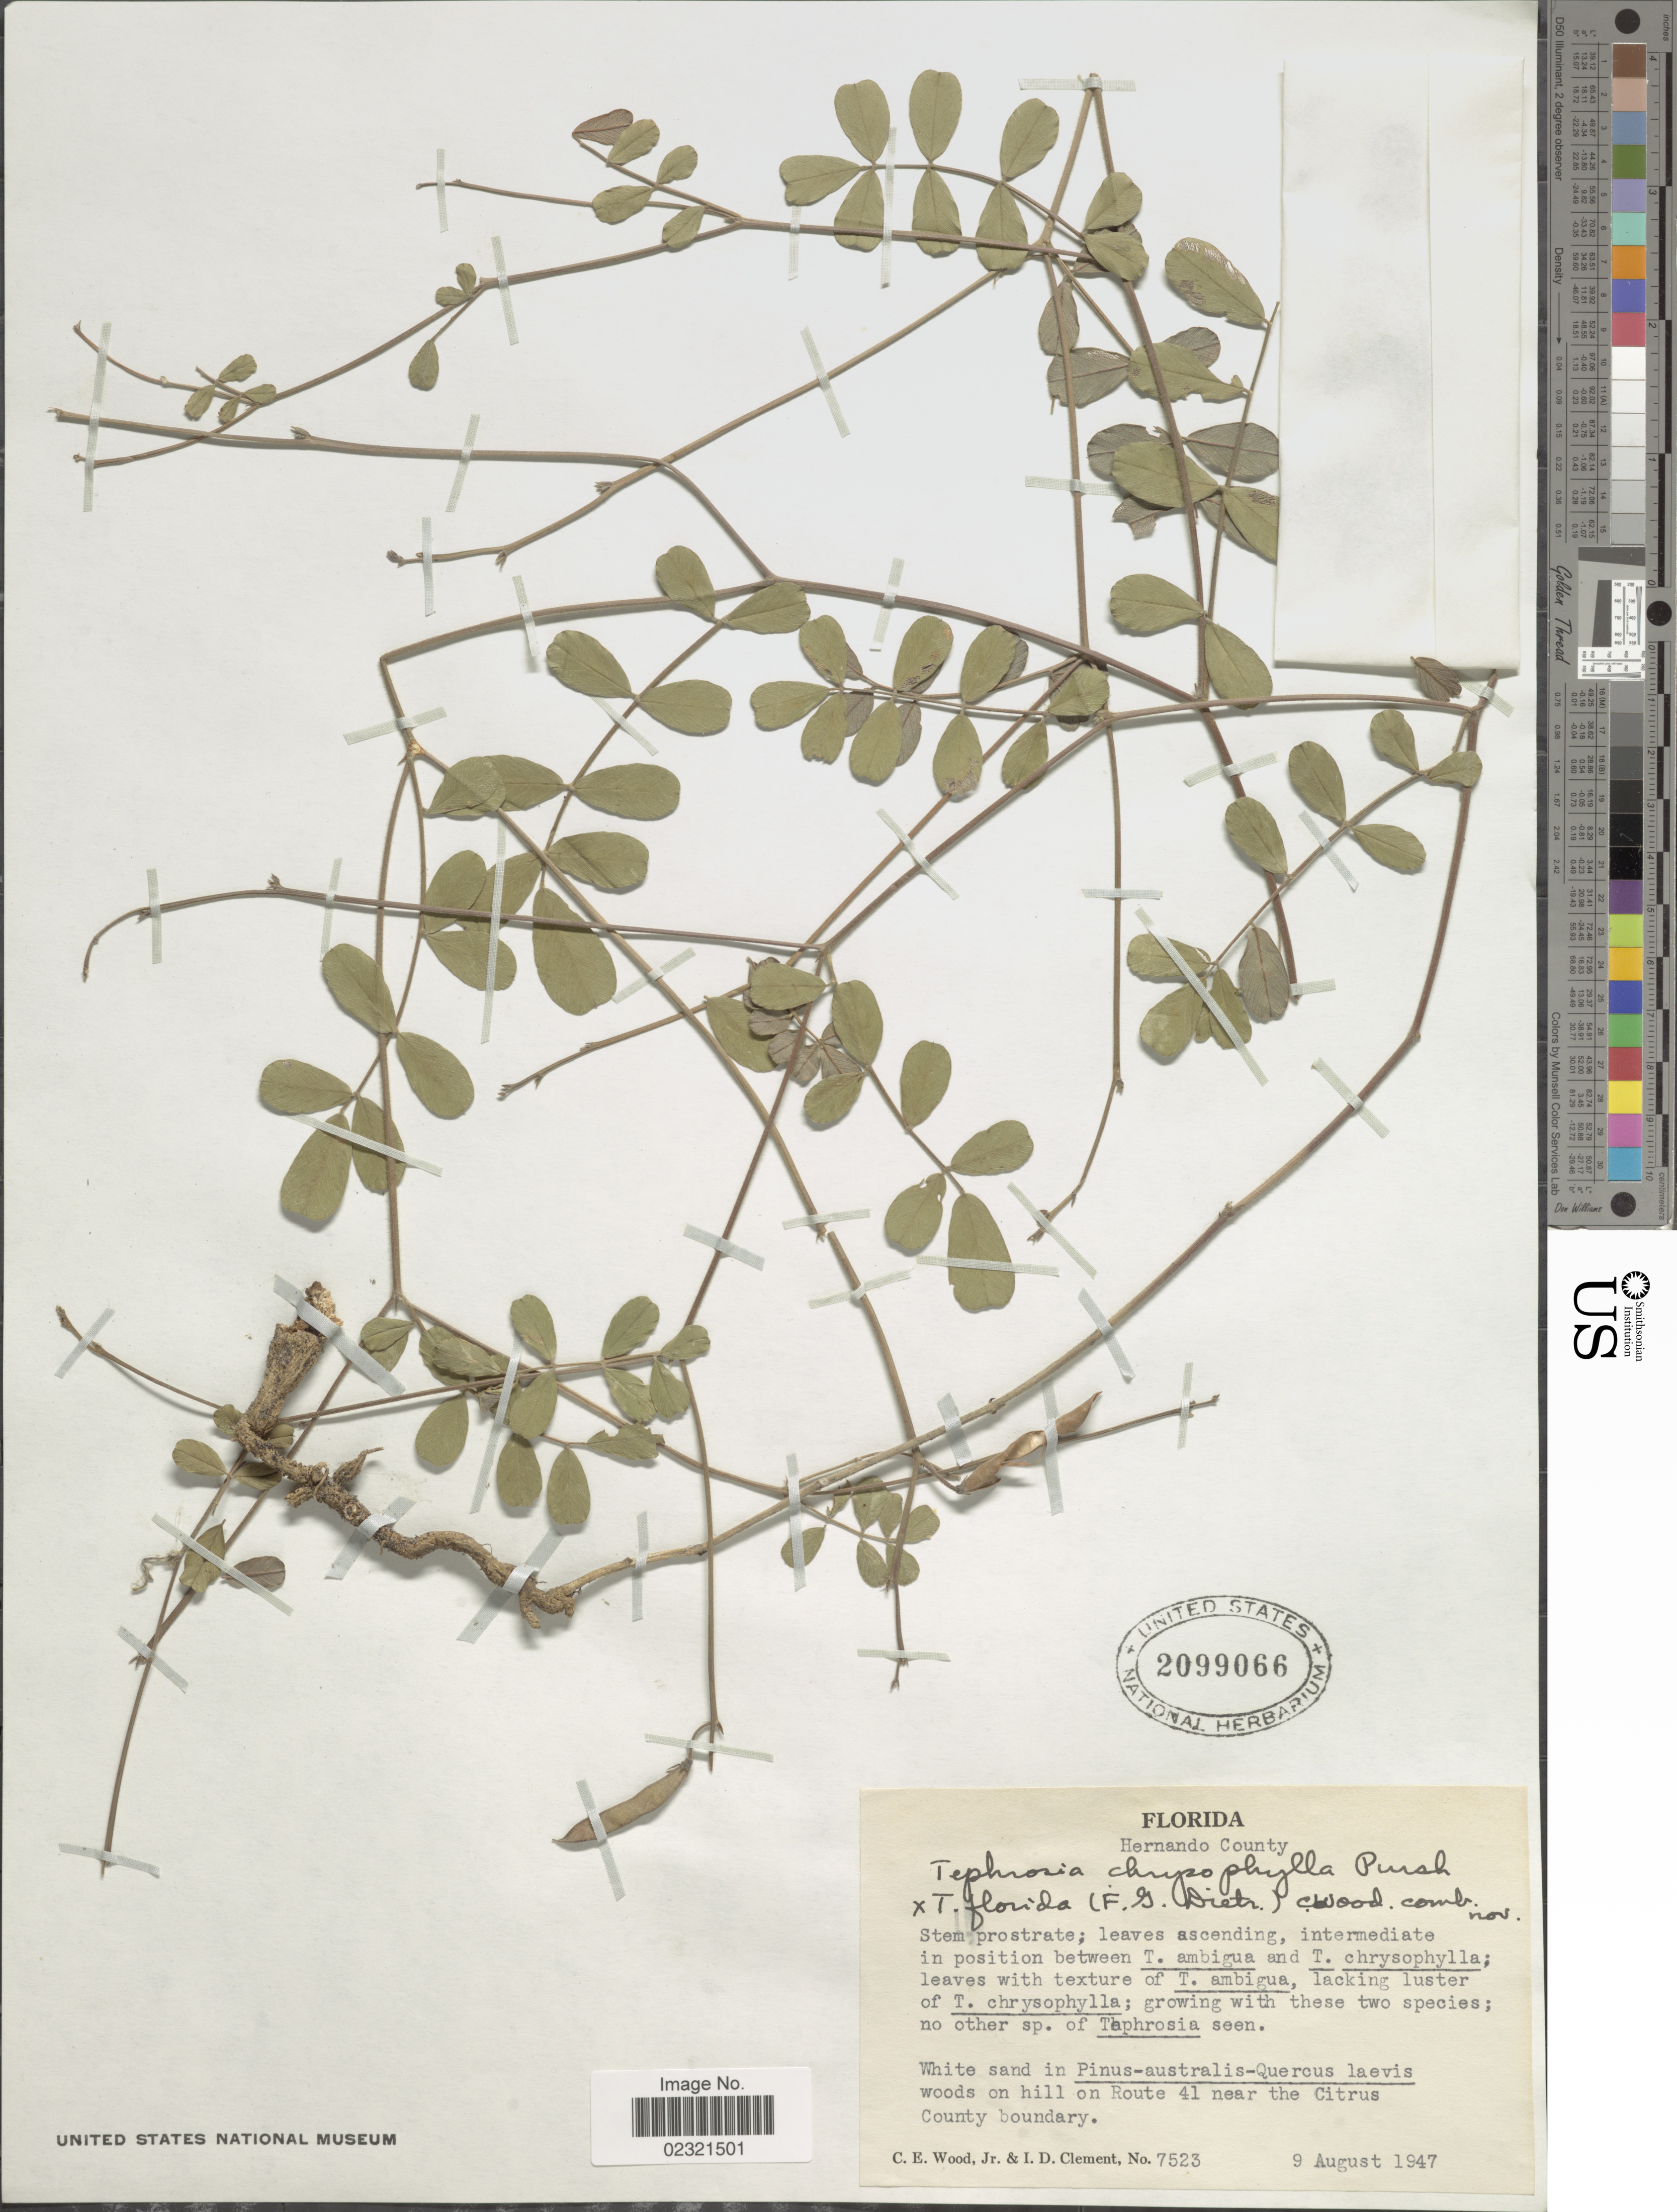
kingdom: Plantae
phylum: Tracheophyta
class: Magnoliopsida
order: Fabales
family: Fabaceae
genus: Tephrosia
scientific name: Tephrosia chrysophylla x T. florida (Dietr.) C.E. Wood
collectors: C. Wood & I. Clement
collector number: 7523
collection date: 1947-08-09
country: United States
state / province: Florida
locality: Hernando County. Woods on hill on Route 41 near the Citrus County boundary.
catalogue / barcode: US 2099066